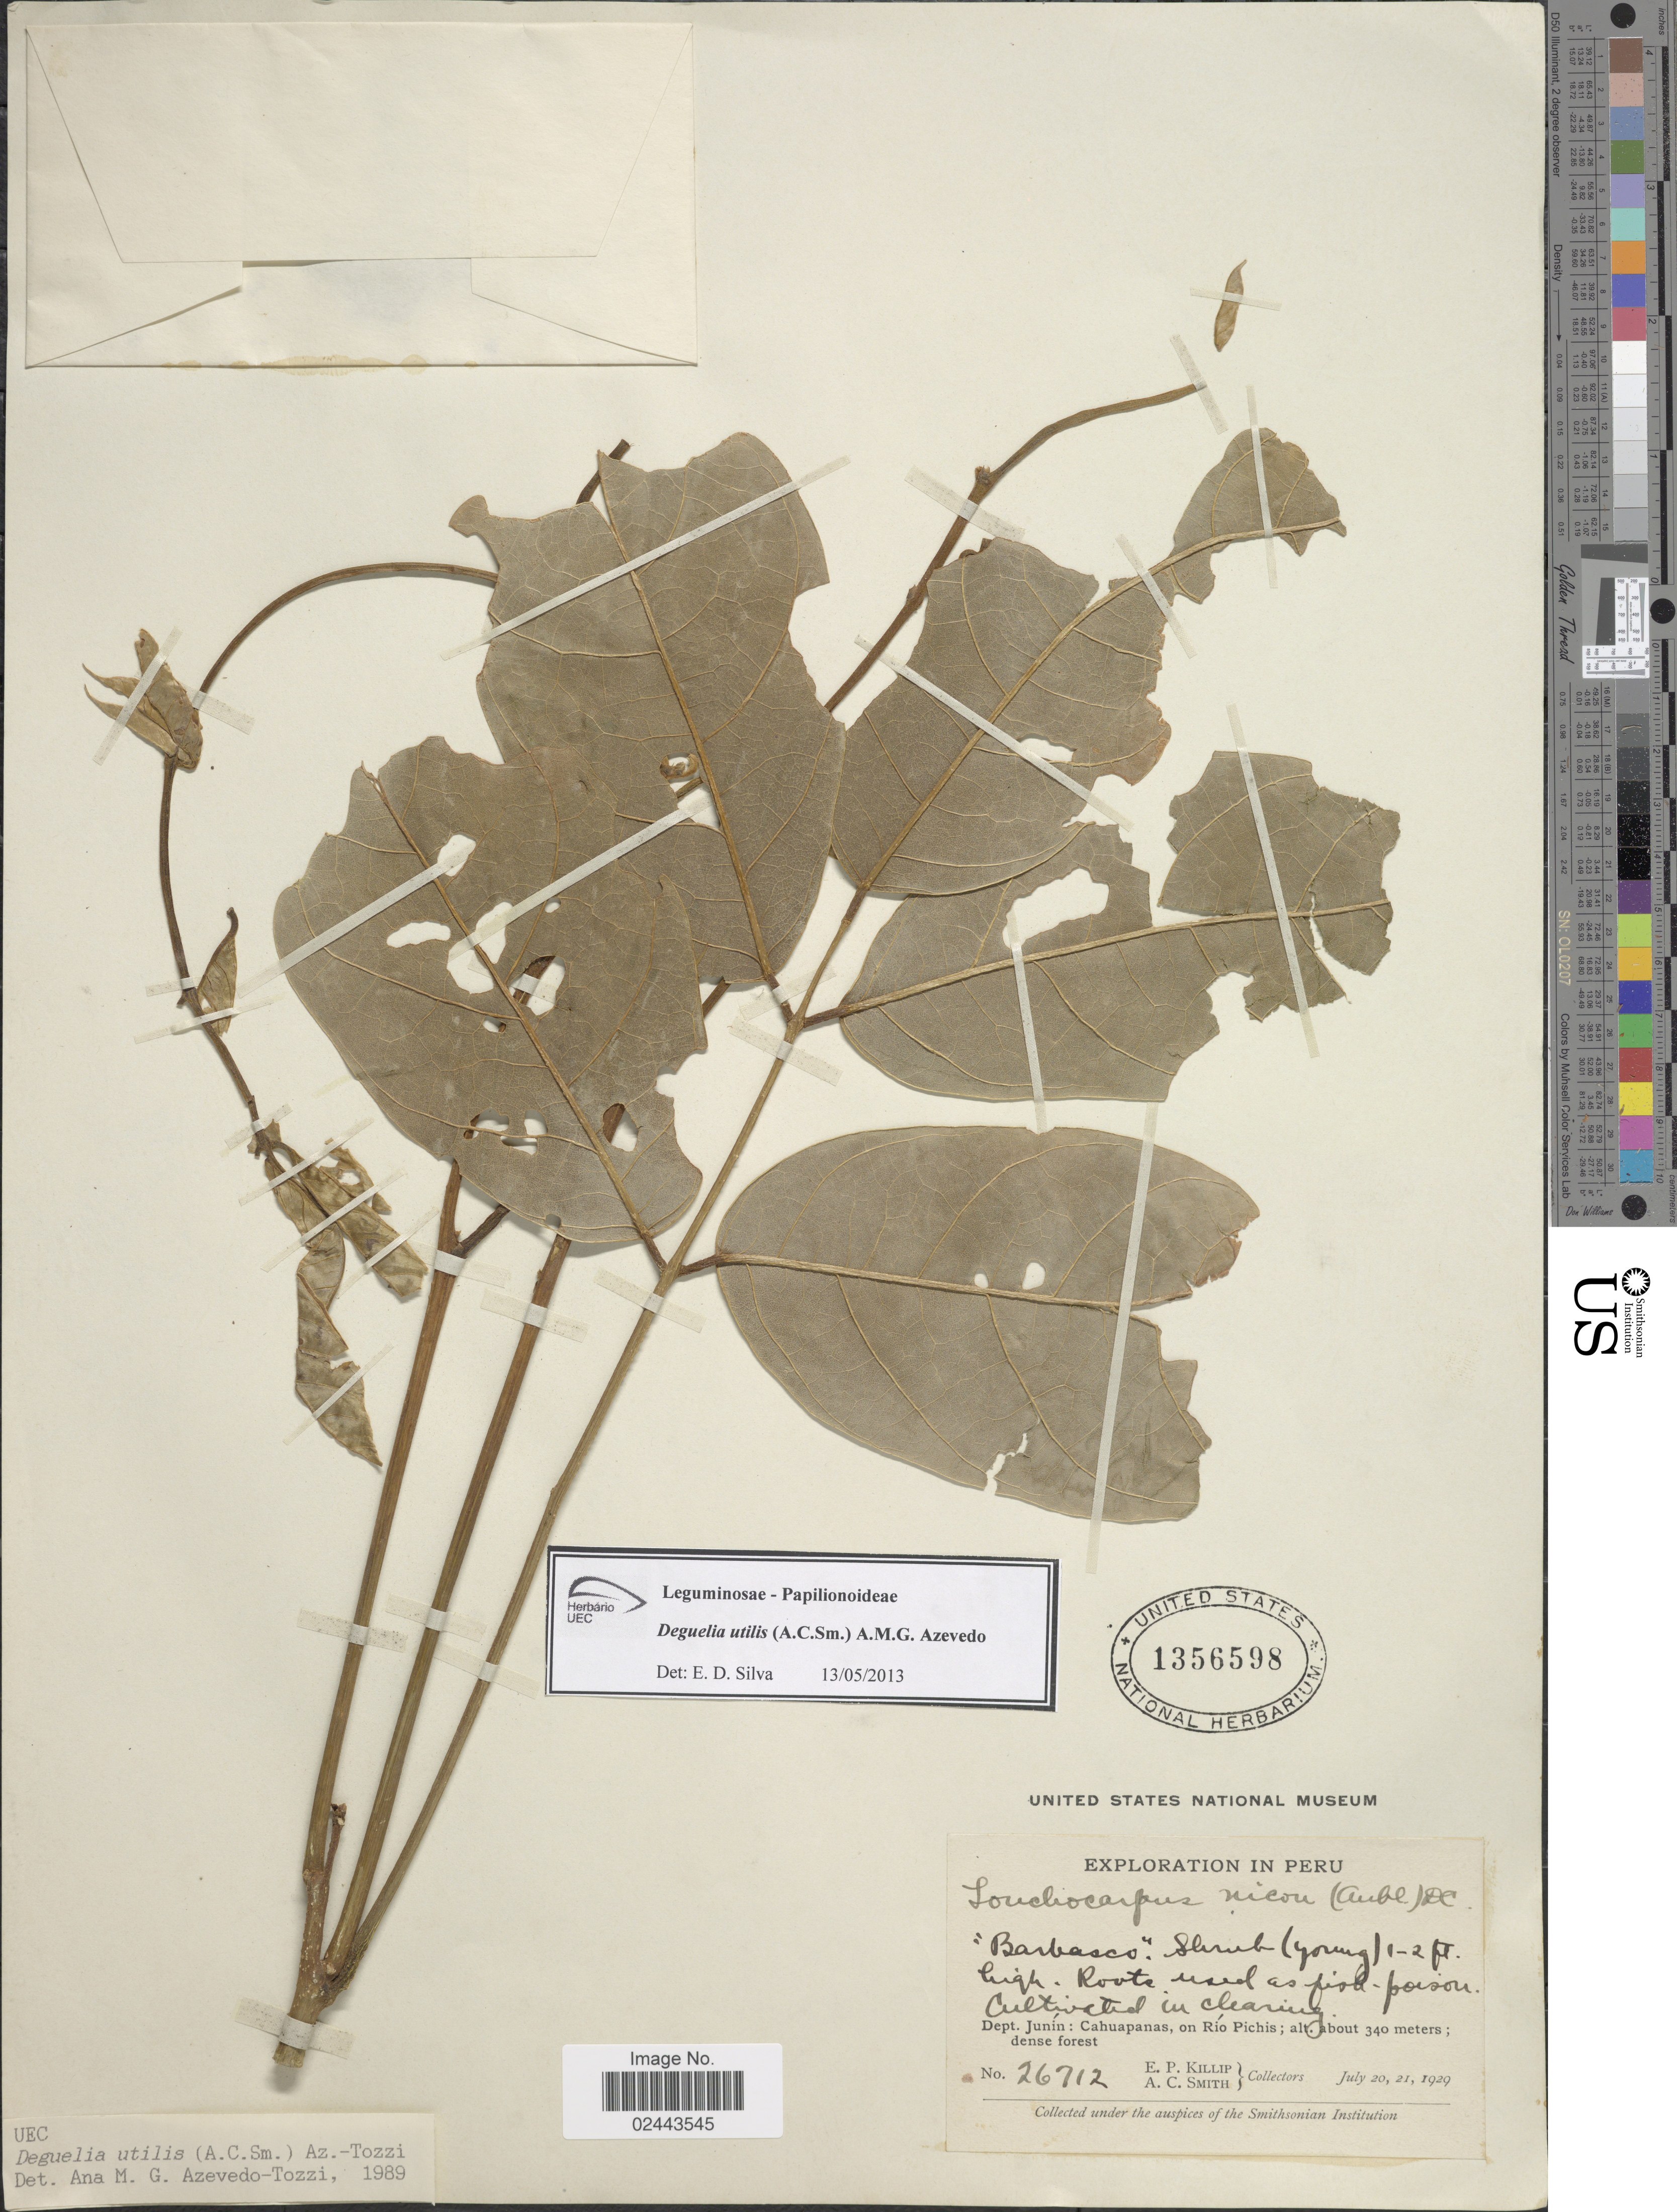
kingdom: Plantae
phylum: Tracheophyta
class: Magnoliopsida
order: Fabales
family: Fabaceae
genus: Deguelia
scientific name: Deguelia utilis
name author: (A.C. Sm.) A.M.G. Azevedo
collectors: E. P. Killip & A. C. Smith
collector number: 26712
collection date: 1929-07-20/1929-07-21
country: Peru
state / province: Junín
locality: In clearing, Cachupanas, on Rio Pichis; dense forest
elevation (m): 340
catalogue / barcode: US 1356598